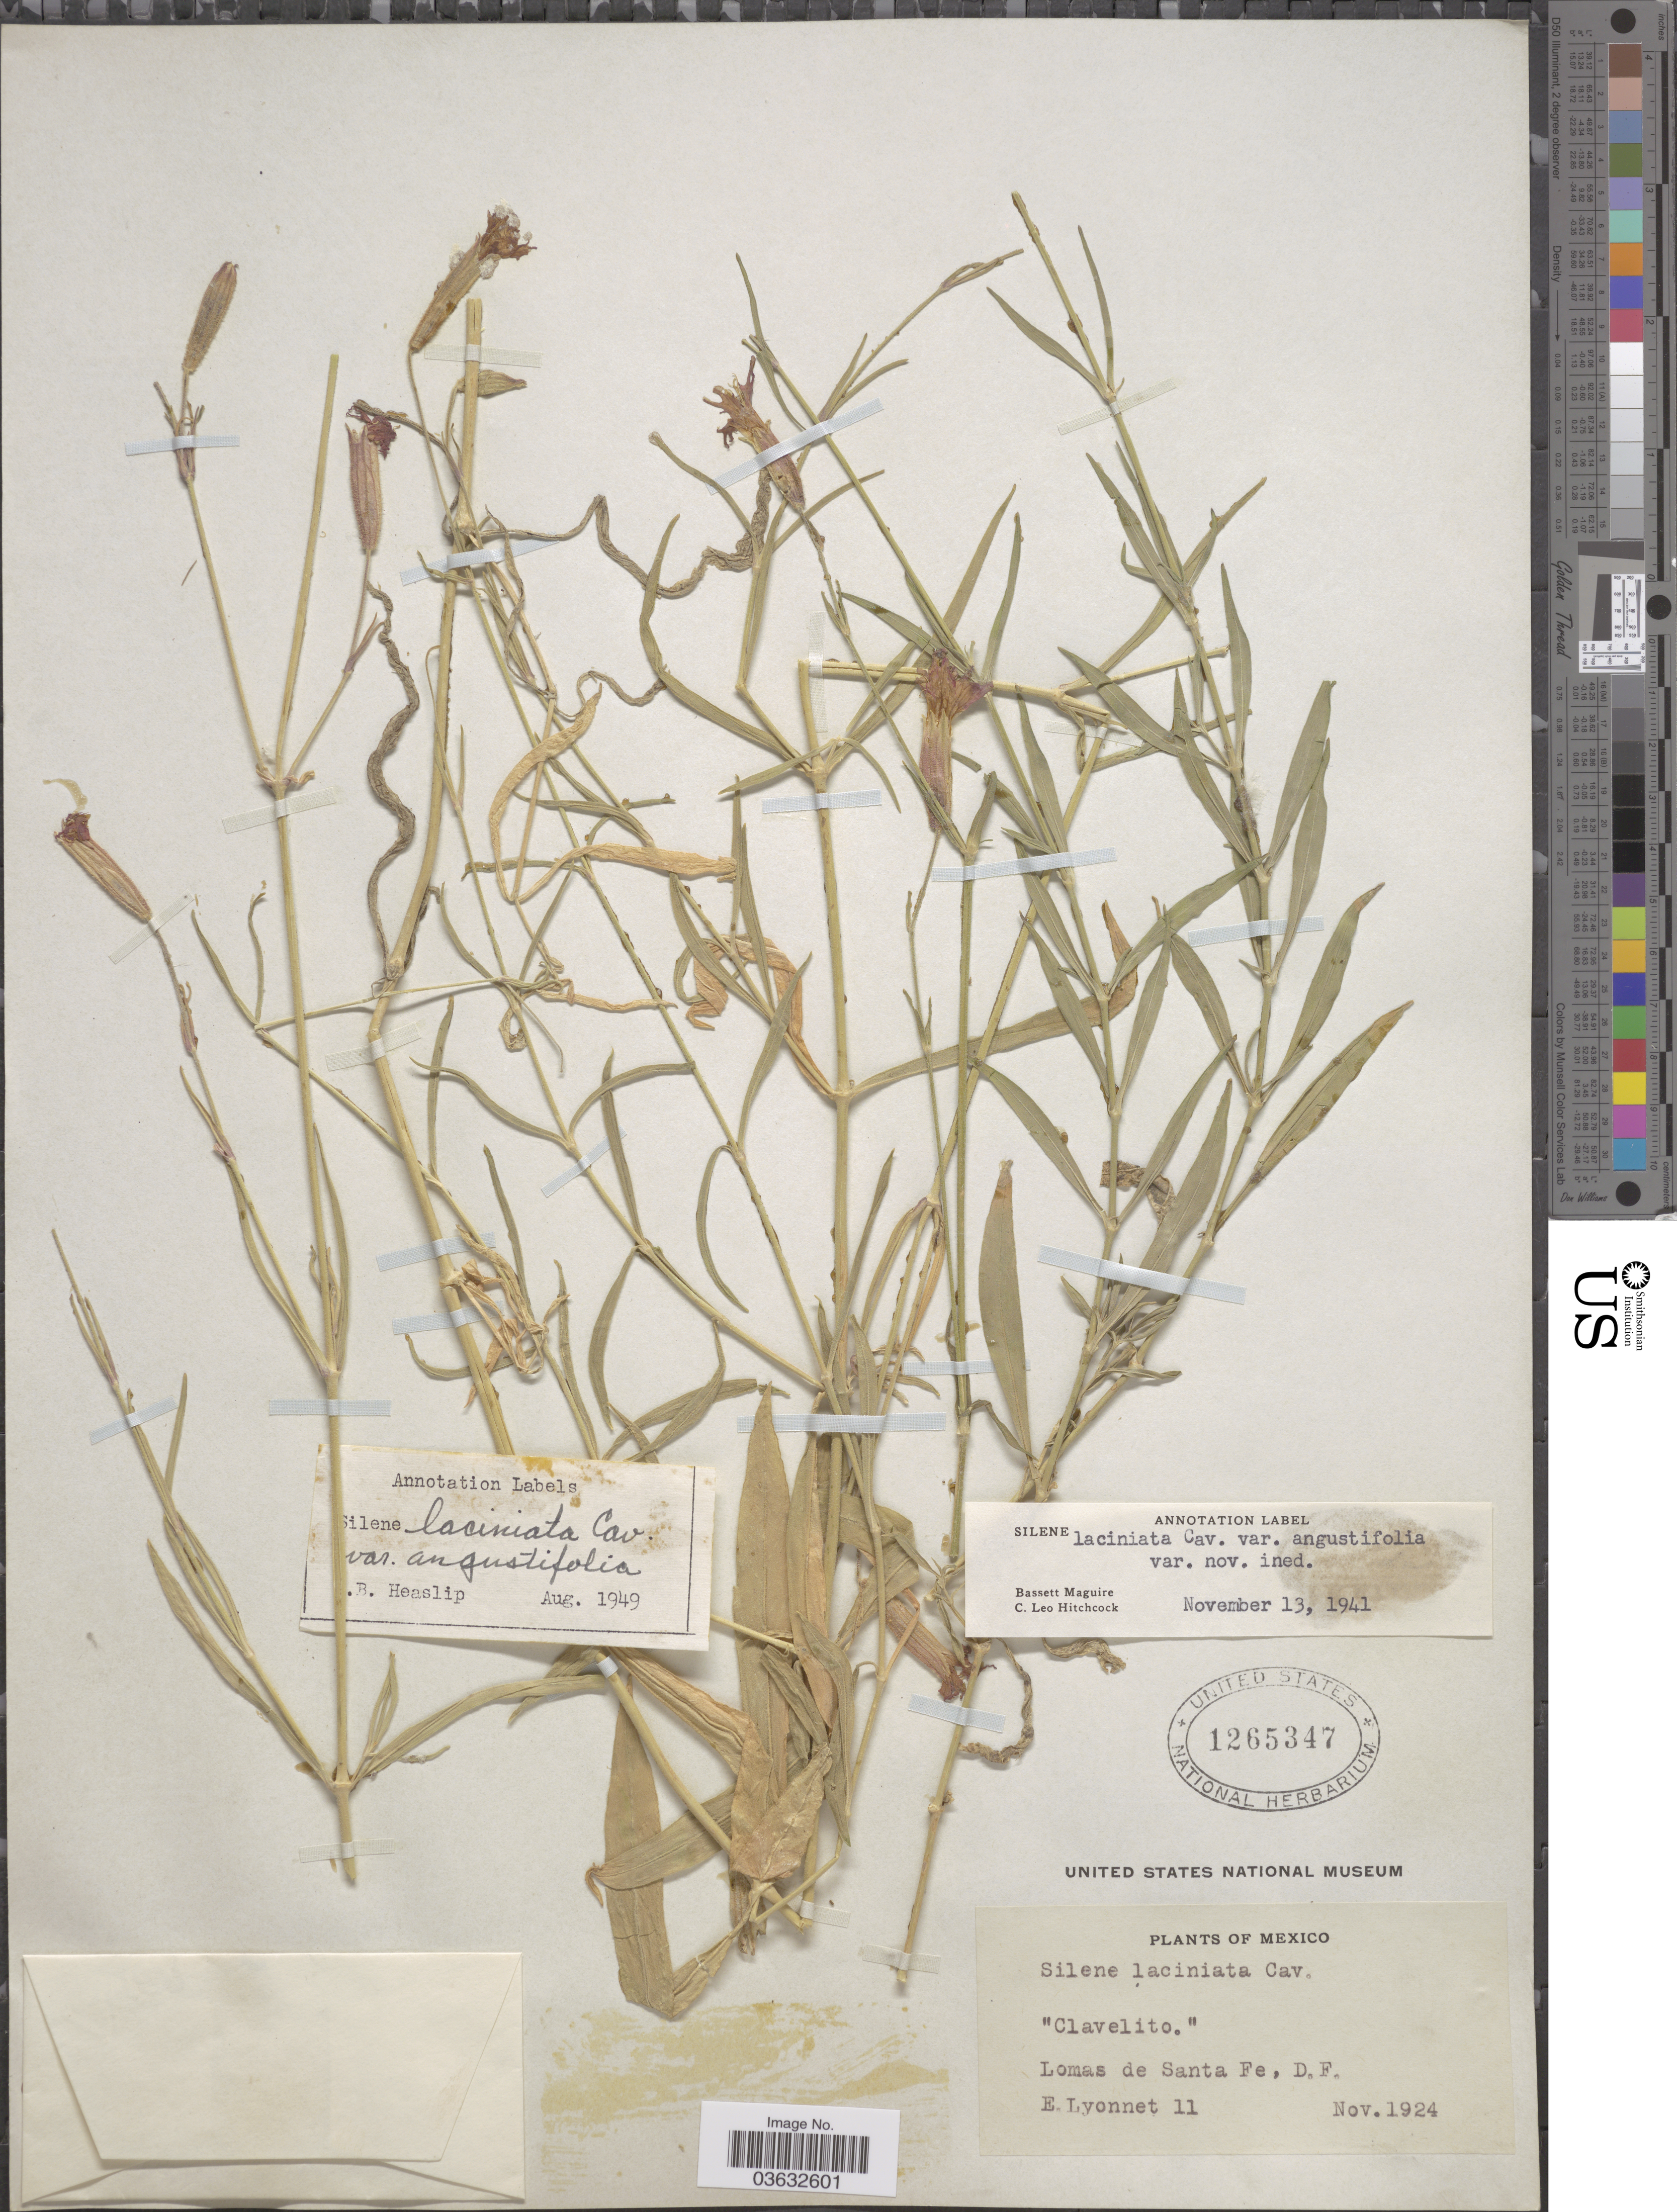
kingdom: Plantae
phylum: Tracheophyta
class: Magnoliopsida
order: Caryophyllales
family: Caryophyllaceae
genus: Silene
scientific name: Silene laciniata var. angustifolia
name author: C.L. Hitchc. & Maguire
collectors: E. Lyonnet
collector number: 11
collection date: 1924-11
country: Mexico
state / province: Distrito Federal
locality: Lomas de Santa Fe, D.F.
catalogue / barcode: US 1265347